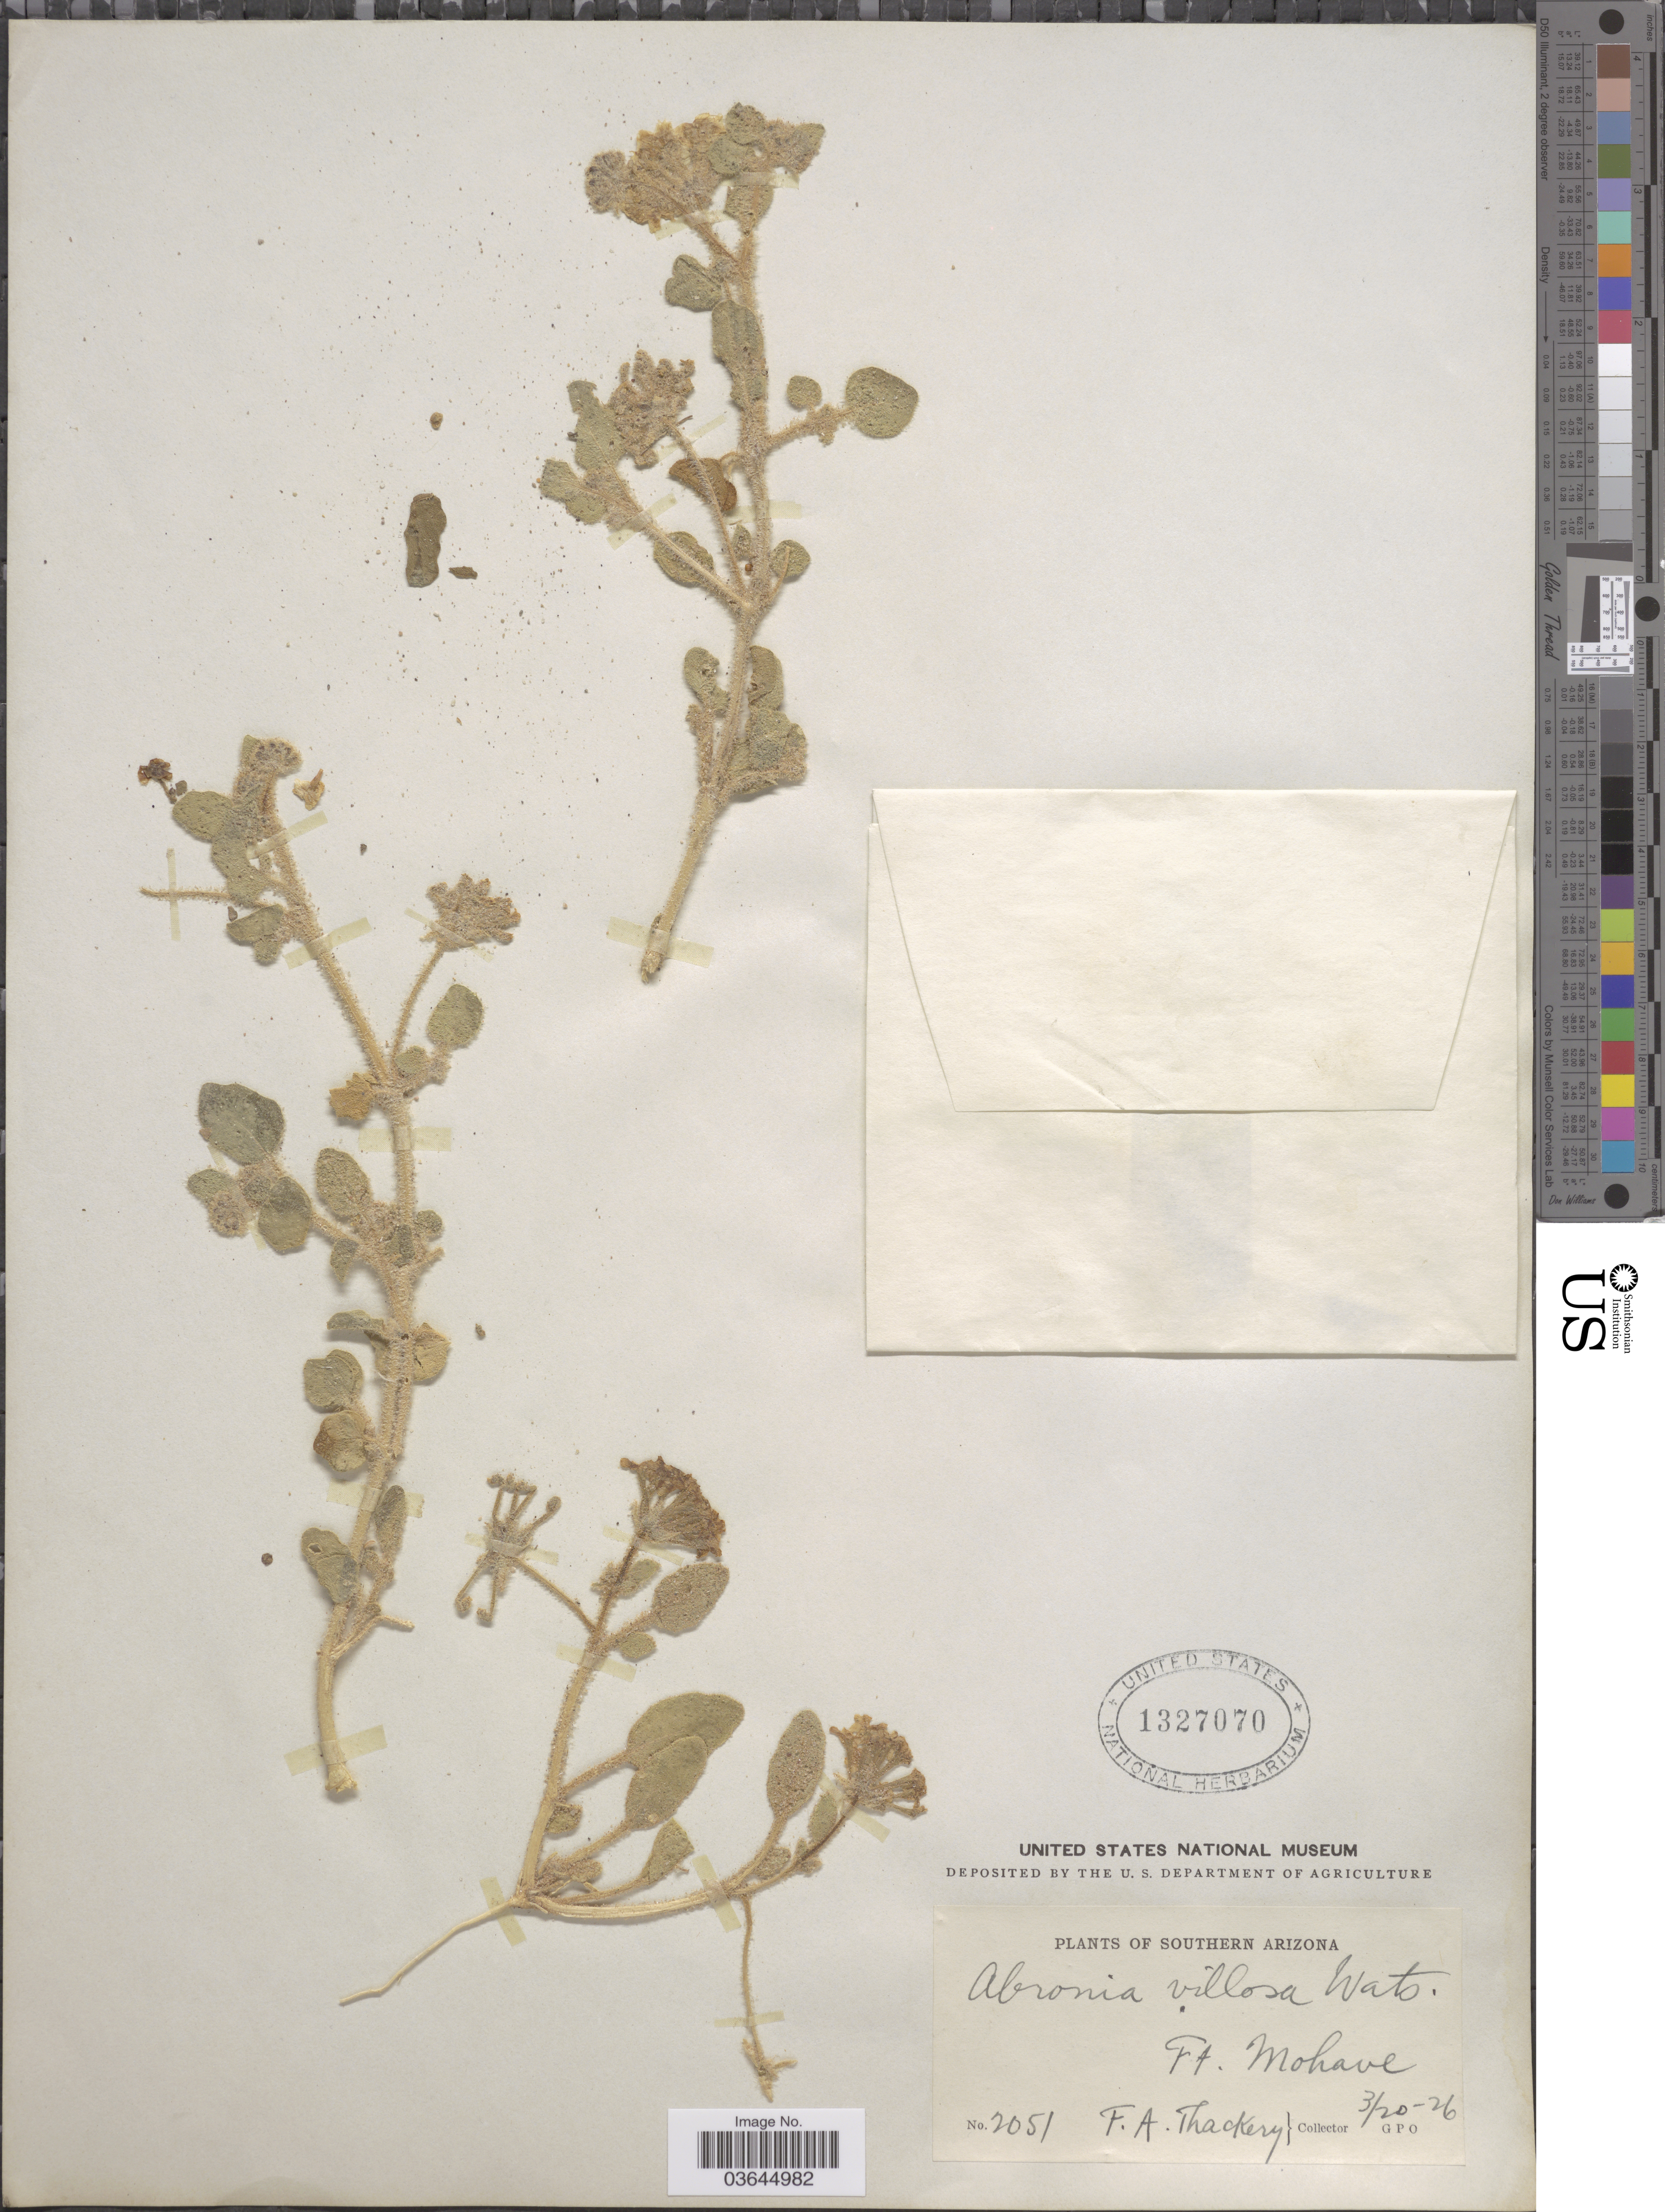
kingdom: Plantae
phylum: Tracheophyta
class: Magnoliopsida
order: Caryophyllales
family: Nyctaginaceae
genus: Abronia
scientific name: Abronia villosa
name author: S. Watson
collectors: F. Thackery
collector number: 2051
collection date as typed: Transcribed d/m/y: 20/3/26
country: United States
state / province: Arizona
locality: Southern Arizona. Ft. Mohave.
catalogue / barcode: US 1327070